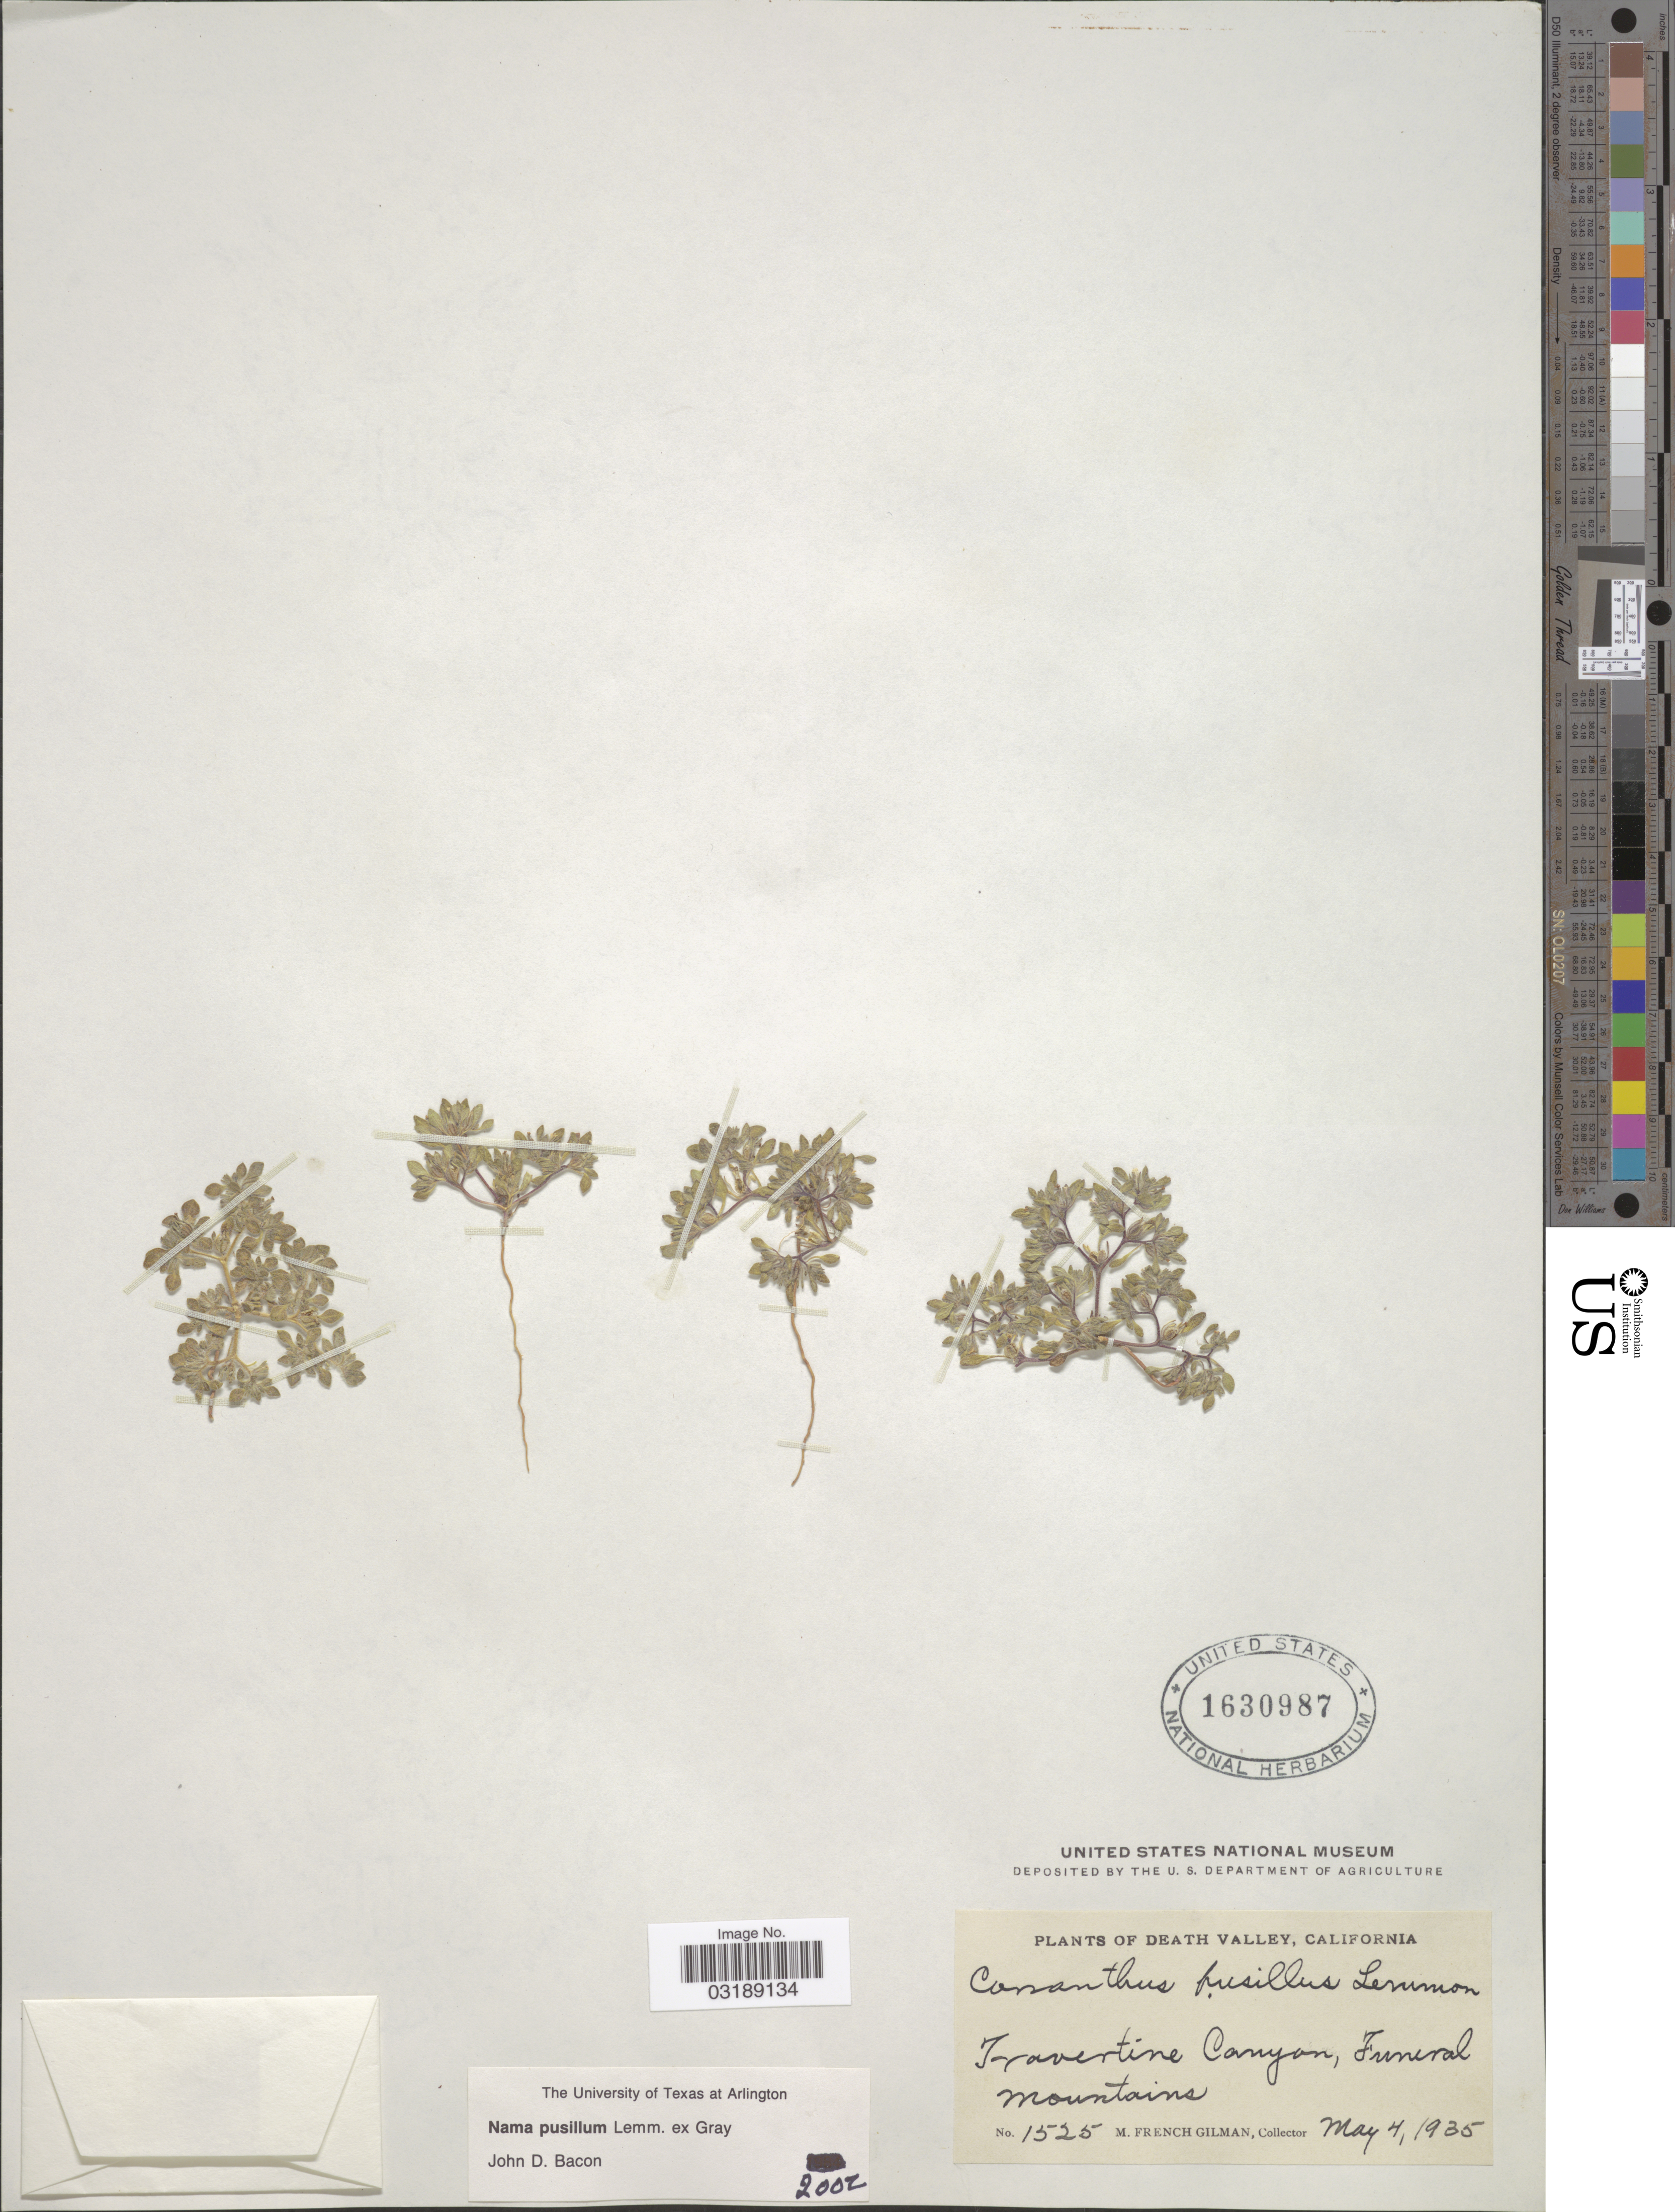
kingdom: Plantae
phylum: Tracheophyta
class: Magnoliopsida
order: Boraginales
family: Namaceae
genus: Nama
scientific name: Nama pusillum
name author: Lemmon ex A. Gray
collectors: M. F. Gilman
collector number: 1525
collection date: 1935-05-04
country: United States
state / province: California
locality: Death Valley, Travertine Canyon, Funeral Mountains.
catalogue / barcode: US 1630987